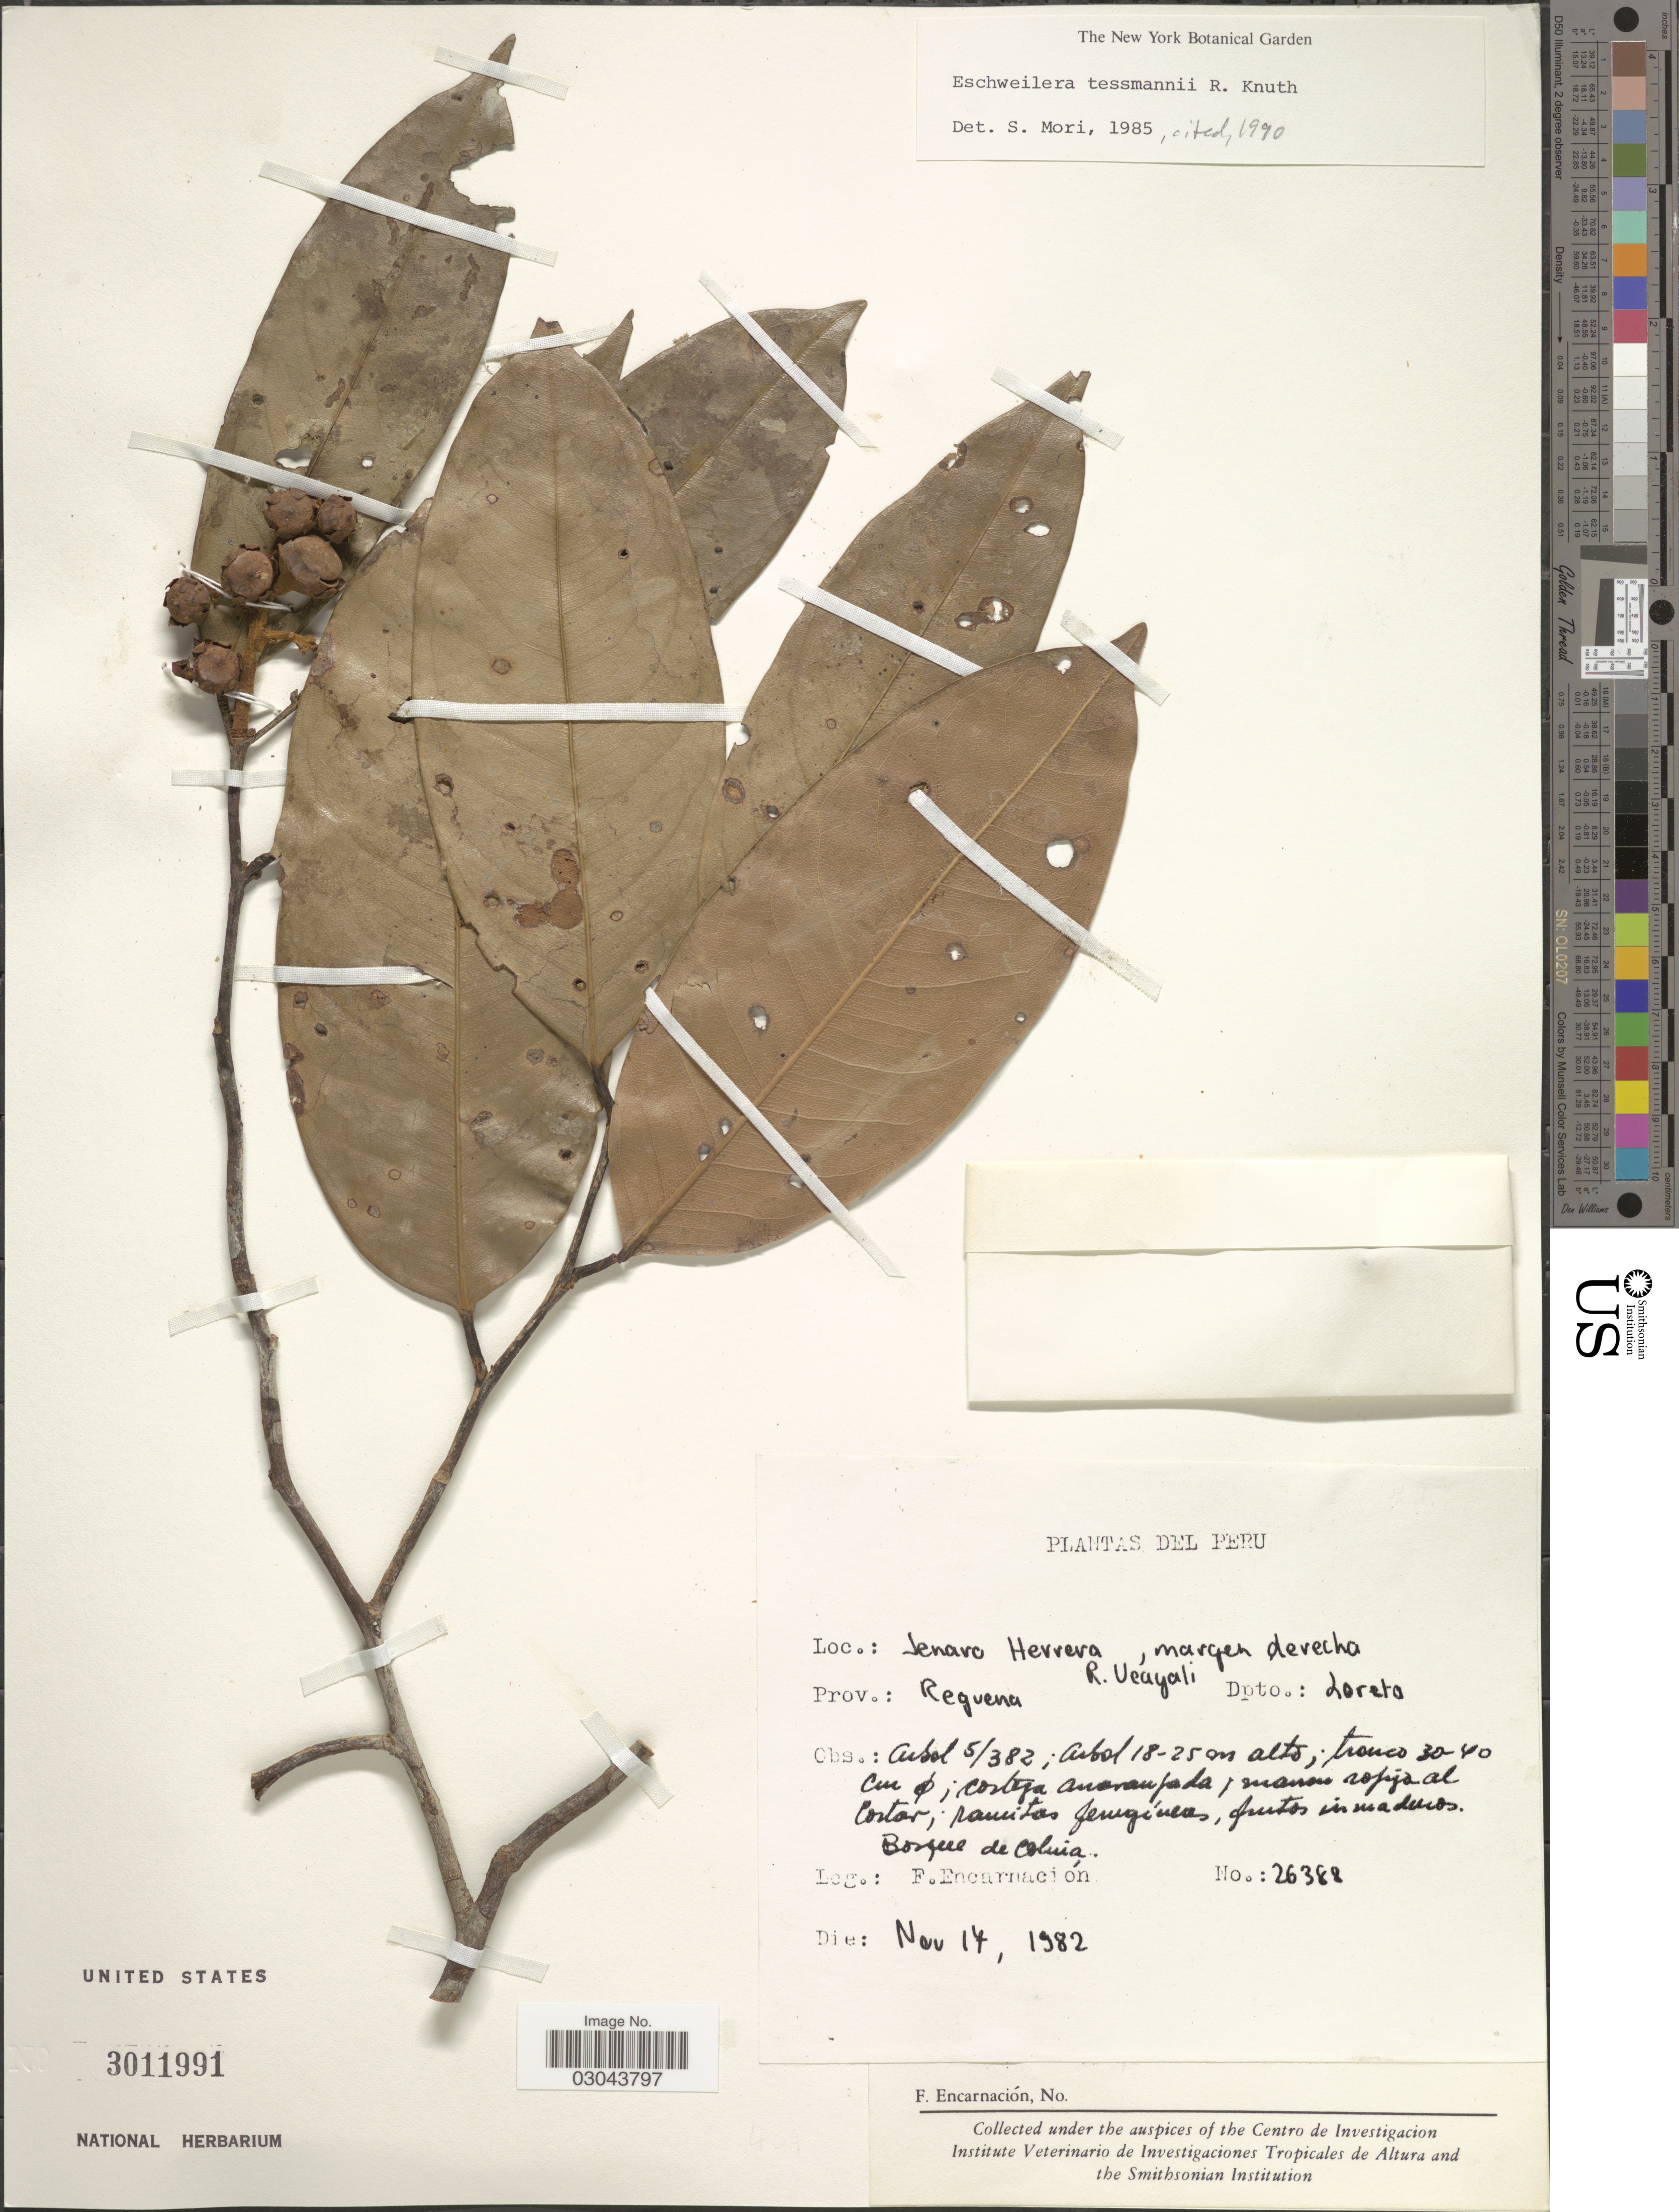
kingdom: Plantae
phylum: Tracheophyta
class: Magnoliopsida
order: Ericales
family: Lecythidaceae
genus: Eschweilera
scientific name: Eschweilera tessmannii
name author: R. Knuth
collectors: F. Encarnación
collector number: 26388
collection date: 1982-11-14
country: Peru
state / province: Loreto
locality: Jenaro Herrera, margen derecha R. Ucayali. Prov.: Requena. Dpto.: Loreto.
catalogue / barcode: US 3011991